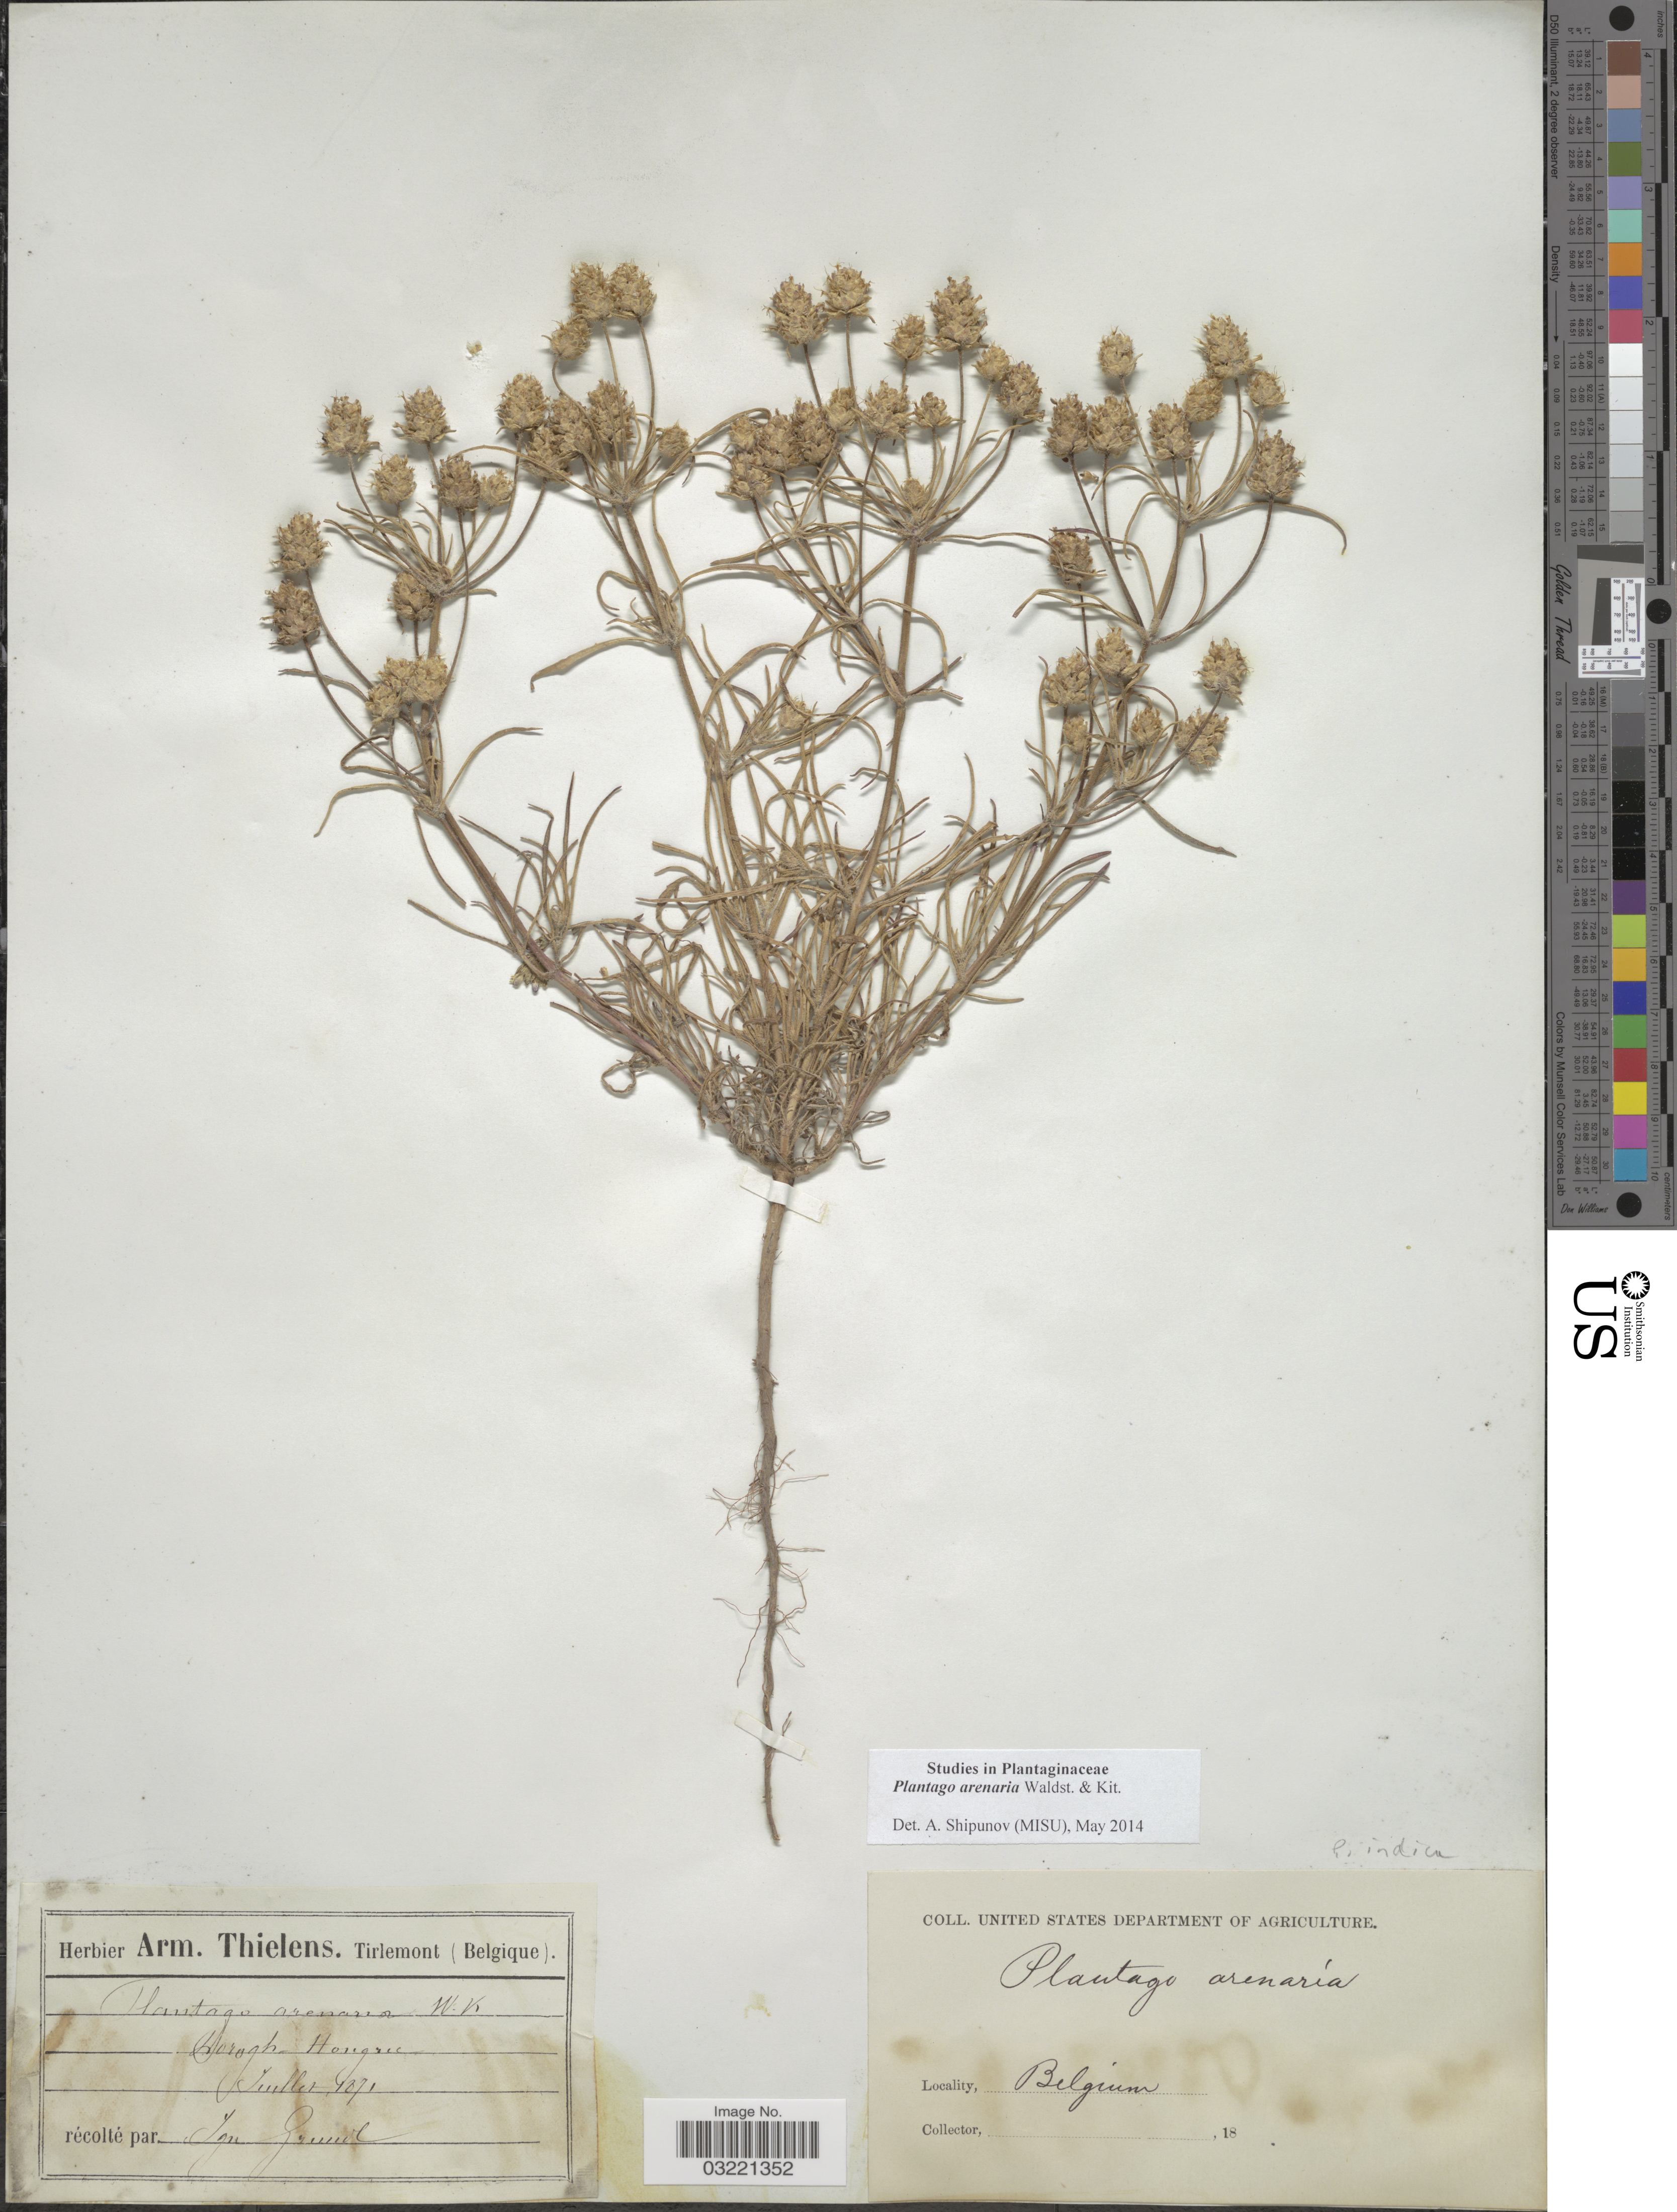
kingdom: Plantae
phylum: Tracheophyta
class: Magnoliopsida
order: Lamiales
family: Plantaginaceae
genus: Plantago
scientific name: Plantago arenaria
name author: Waldst. & Kit.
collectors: I. Grundl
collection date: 1871-07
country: Hungary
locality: Dorogh Hongrie.